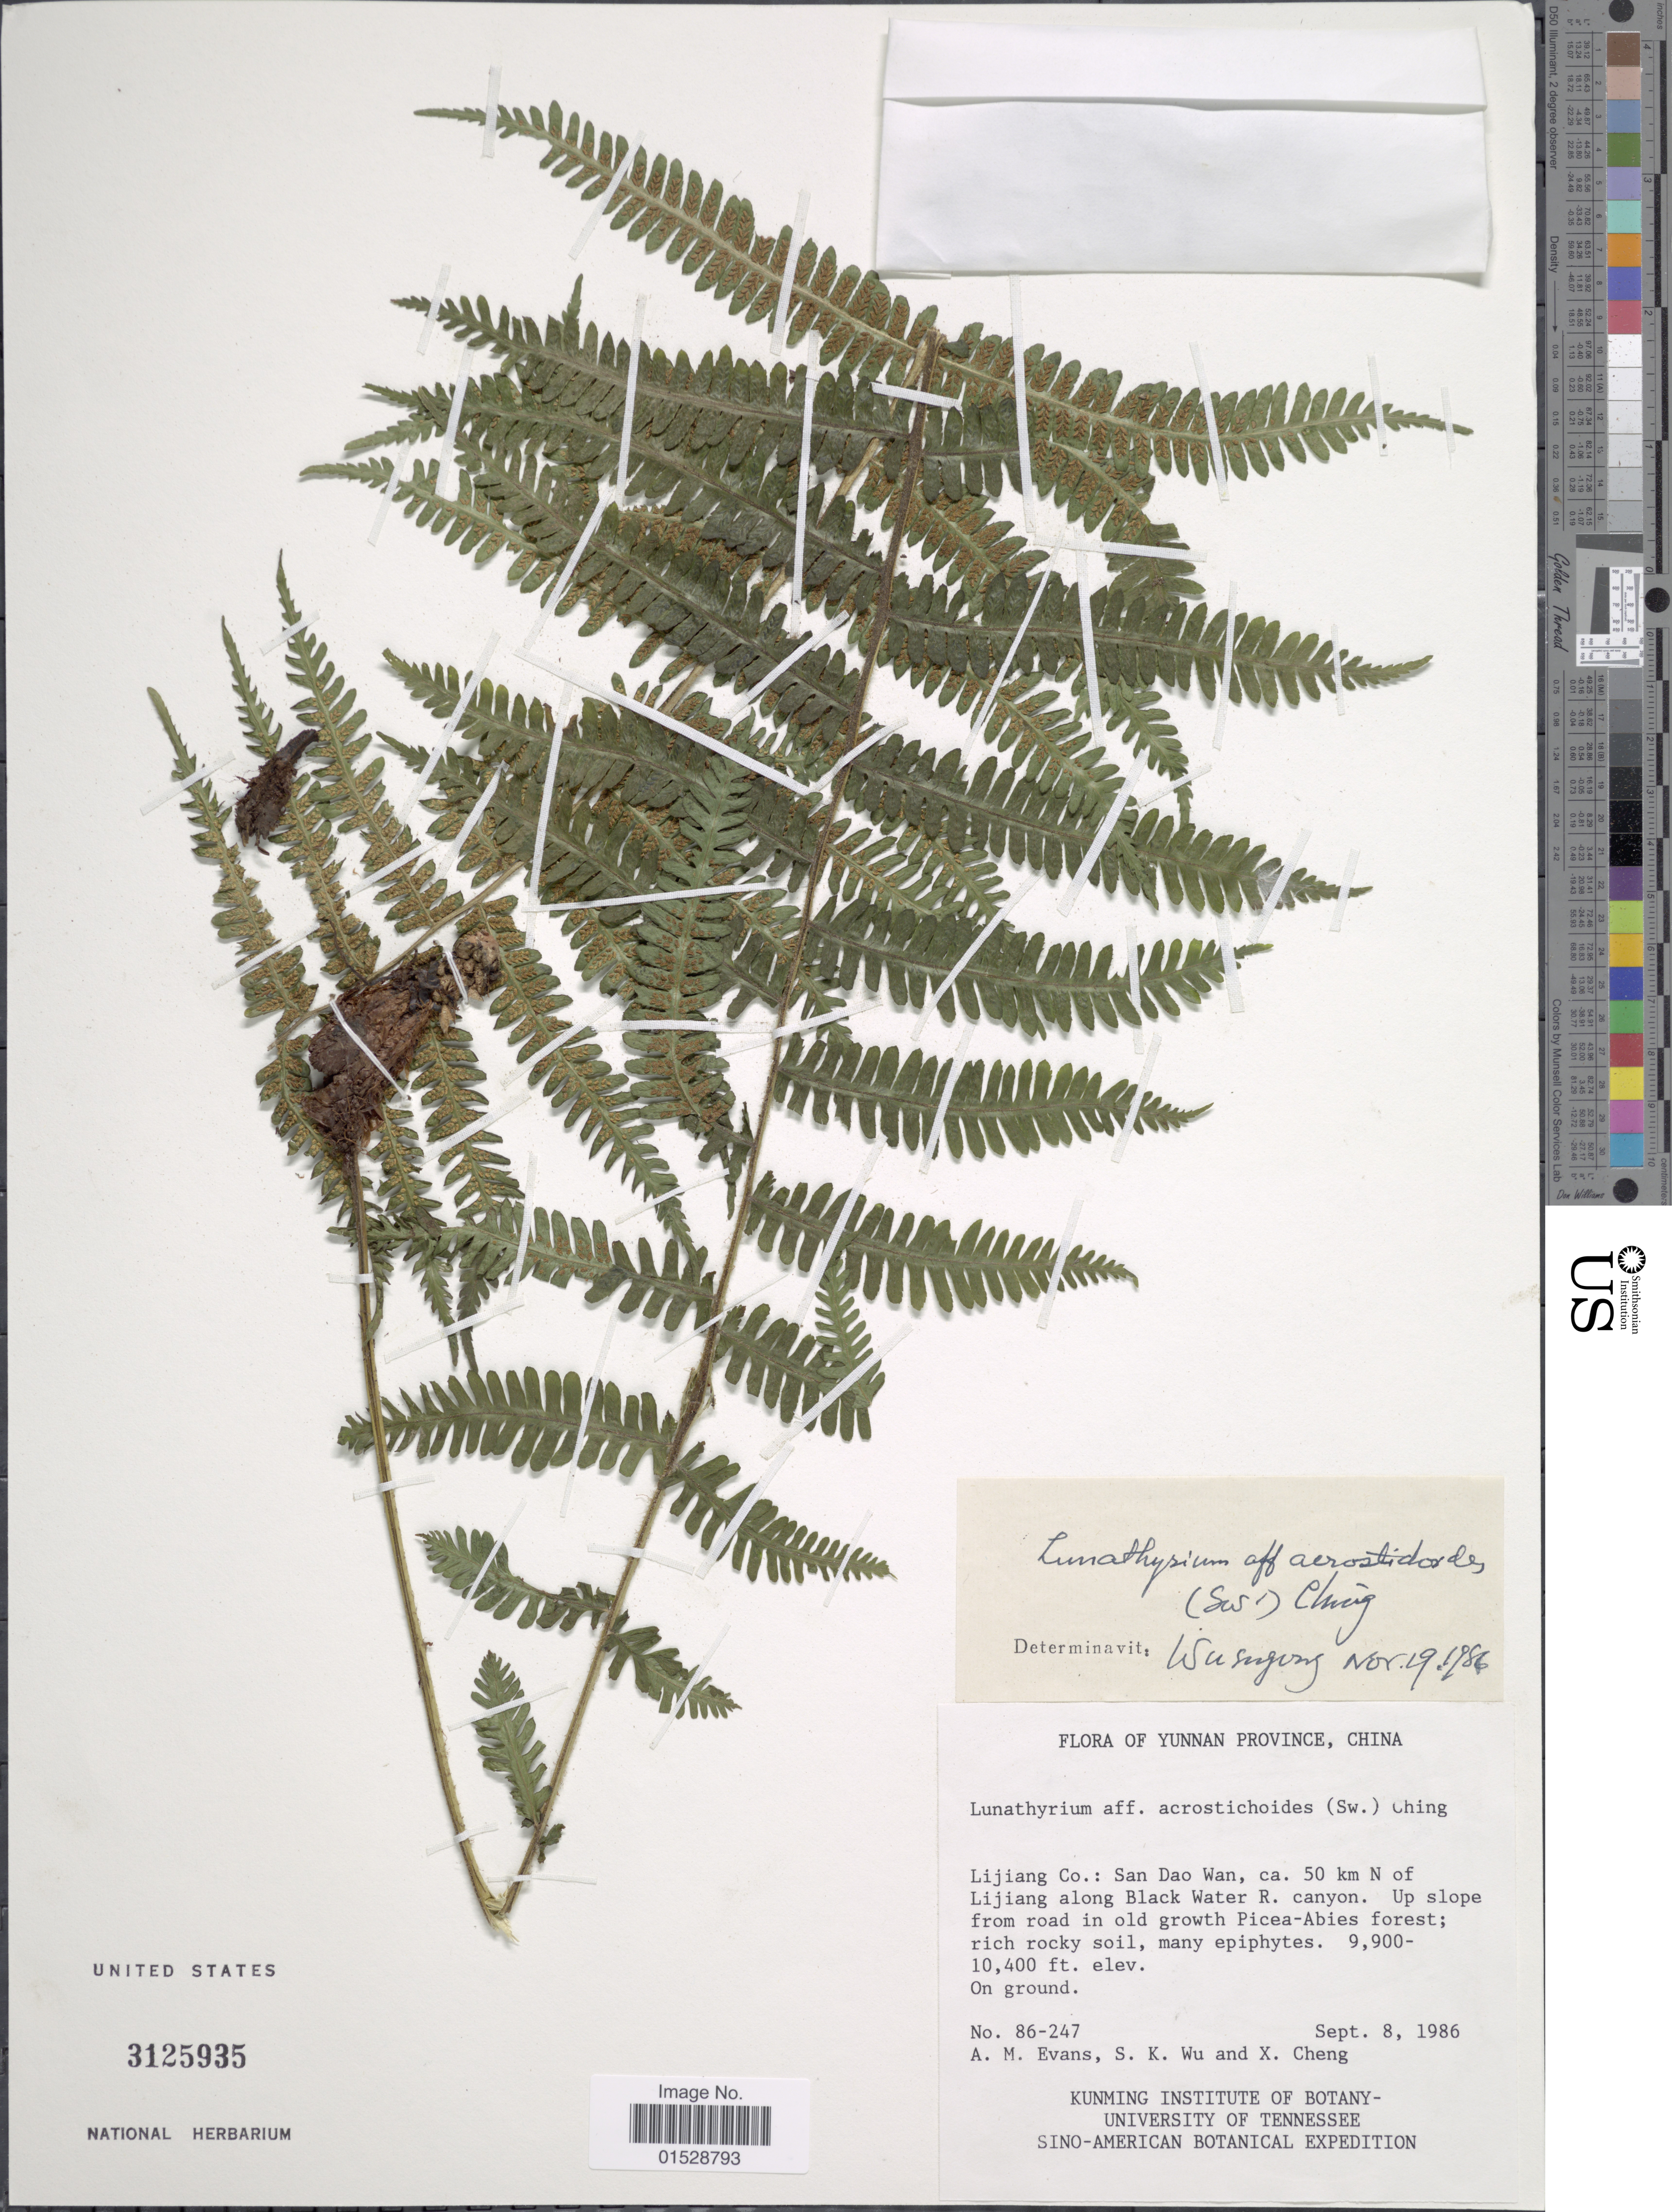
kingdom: Plantae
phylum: Tracheophyta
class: Polypodiopsida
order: Polypodiales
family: Athyriaceae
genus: Deparia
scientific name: Deparia acrostichoides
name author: (Sw.) M. Kato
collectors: A. M. Evans, S. K. Wu & X. Cheng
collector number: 86-247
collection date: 1986-09-08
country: China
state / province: Yunnan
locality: Yunnan Province, Lijiang Co.: San Dao Wan, ca. 5 km N of Lijiang along Black Water R. canyon, up slope from road in old growth Picea-Abies forest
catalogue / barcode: US 3125935